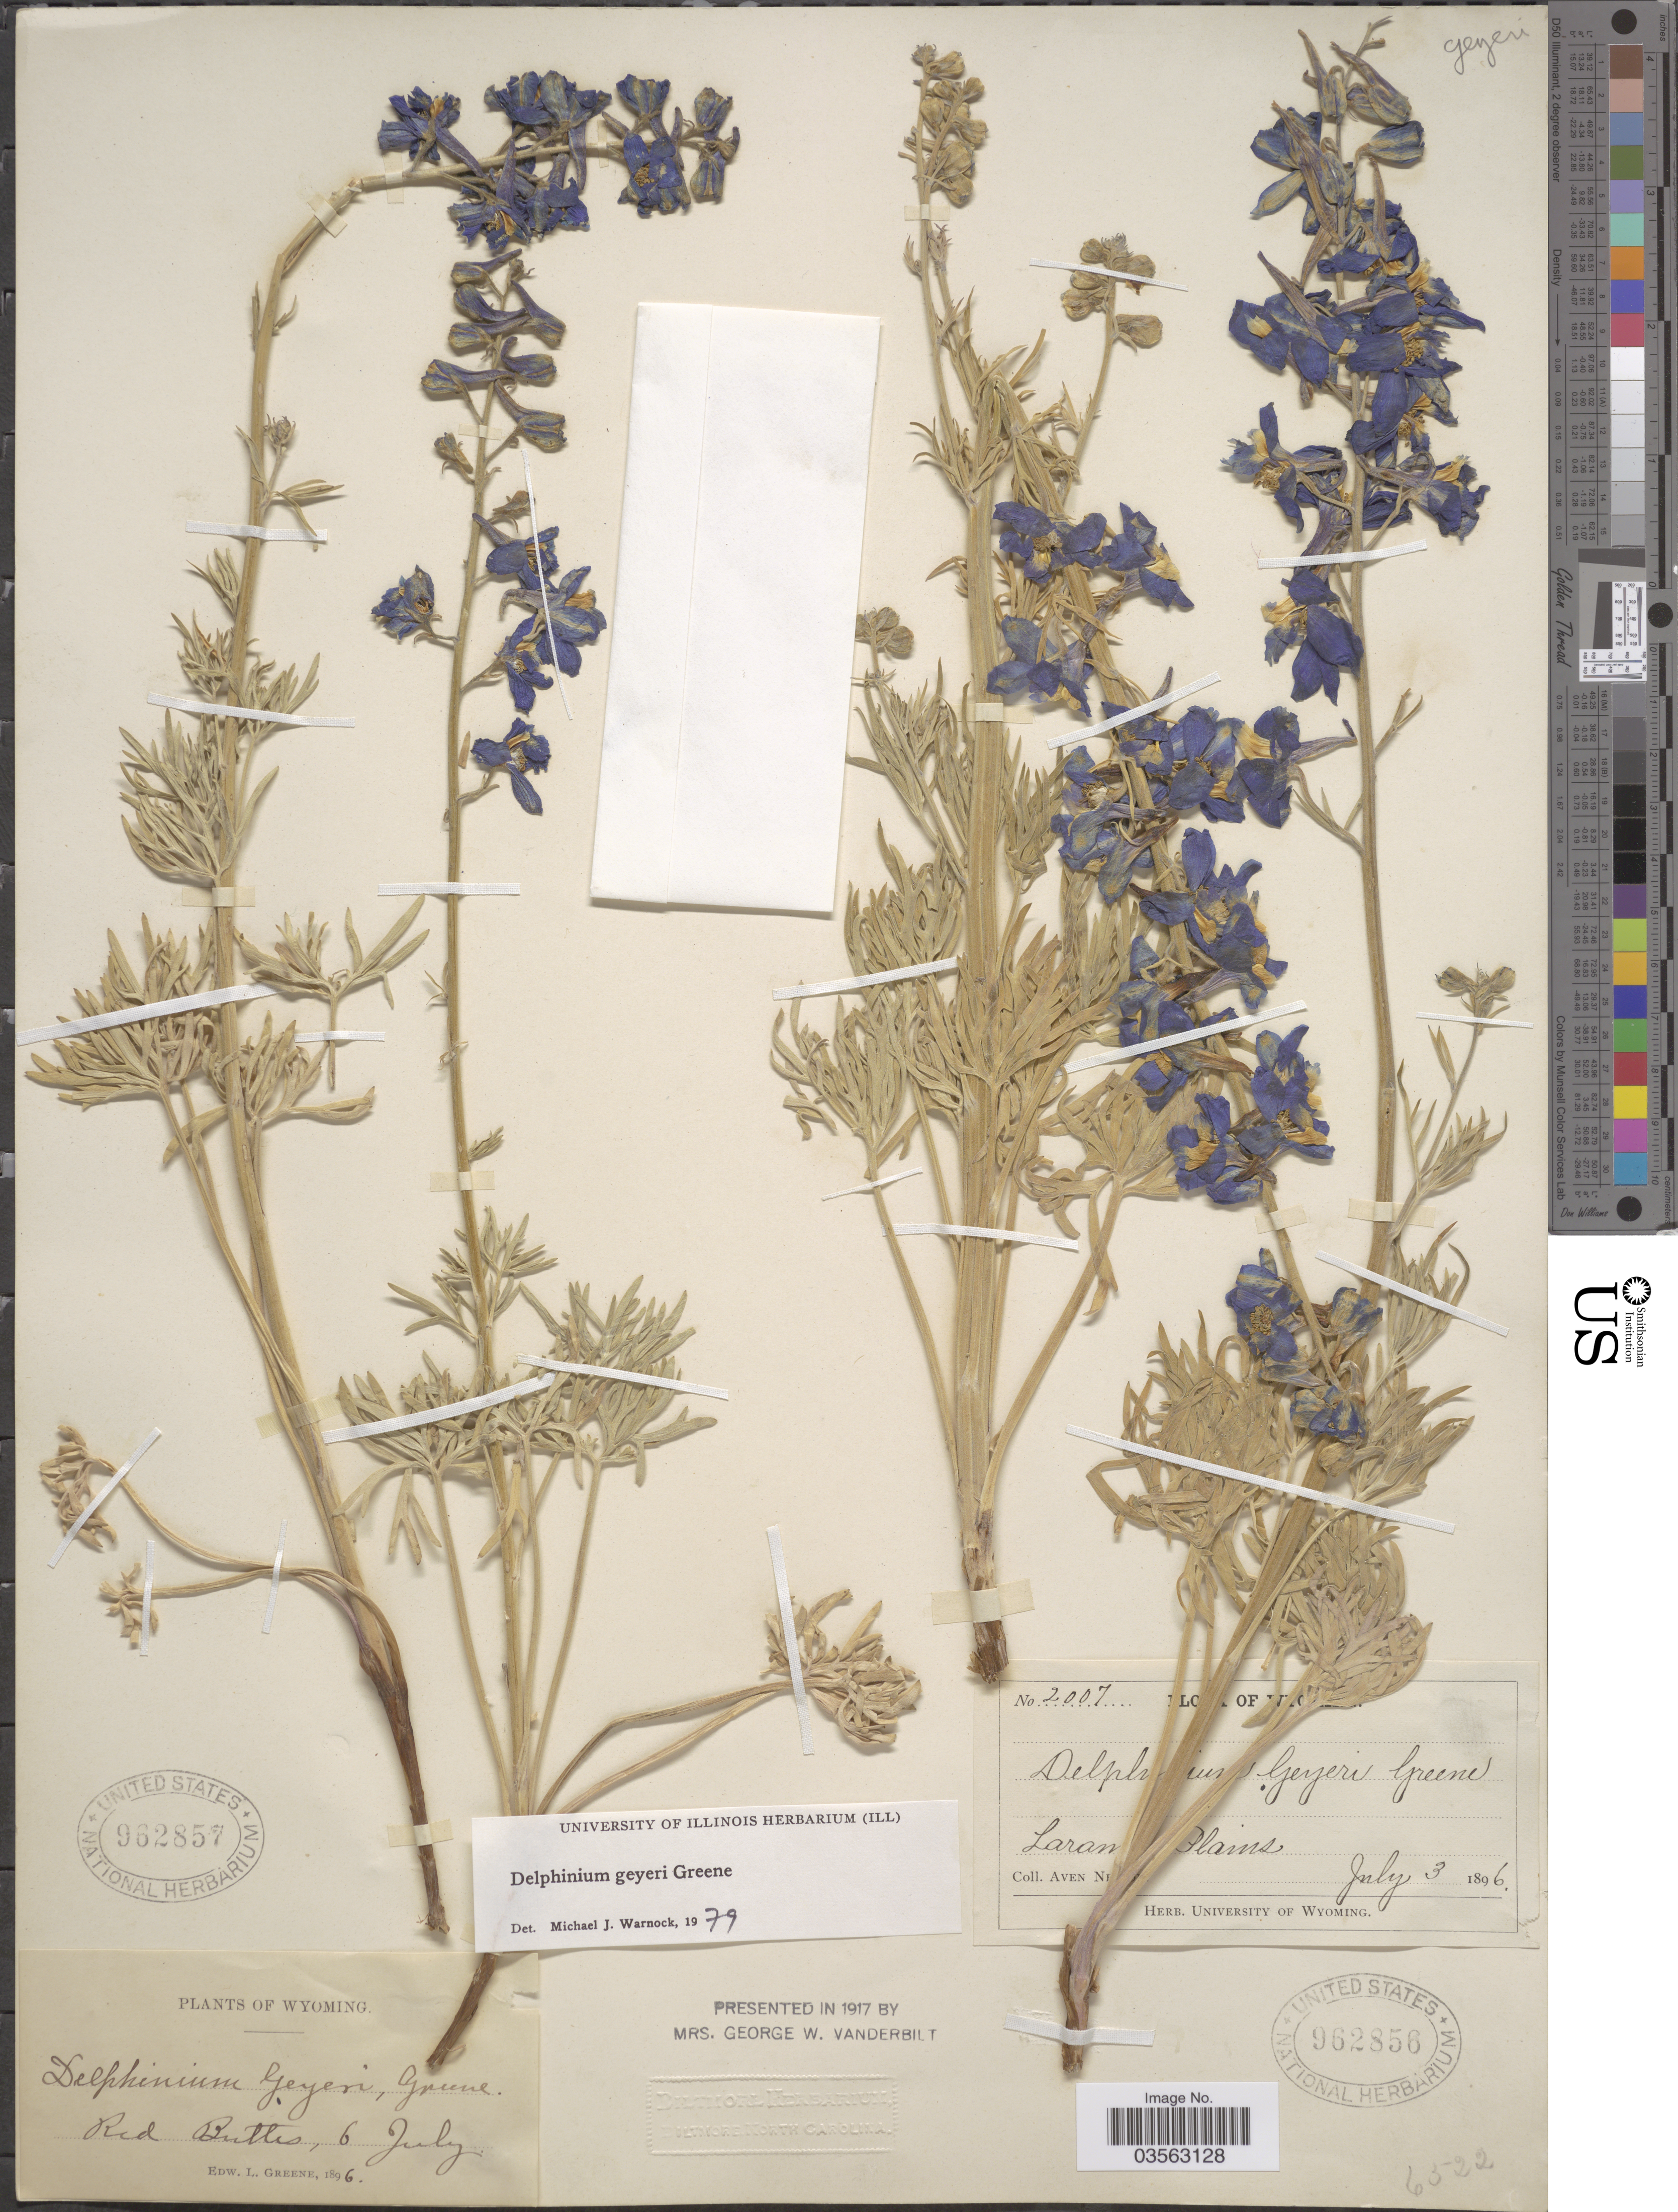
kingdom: Plantae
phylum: Tracheophyta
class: Magnoliopsida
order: Ranunculales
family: Ranunculaceae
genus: Delphinium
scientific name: Delphinium geyeri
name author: Greene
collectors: A. Nelson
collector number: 2007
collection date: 1896-07-03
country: United States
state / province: Wyoming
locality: Laramie Plains.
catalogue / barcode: US 962856-2